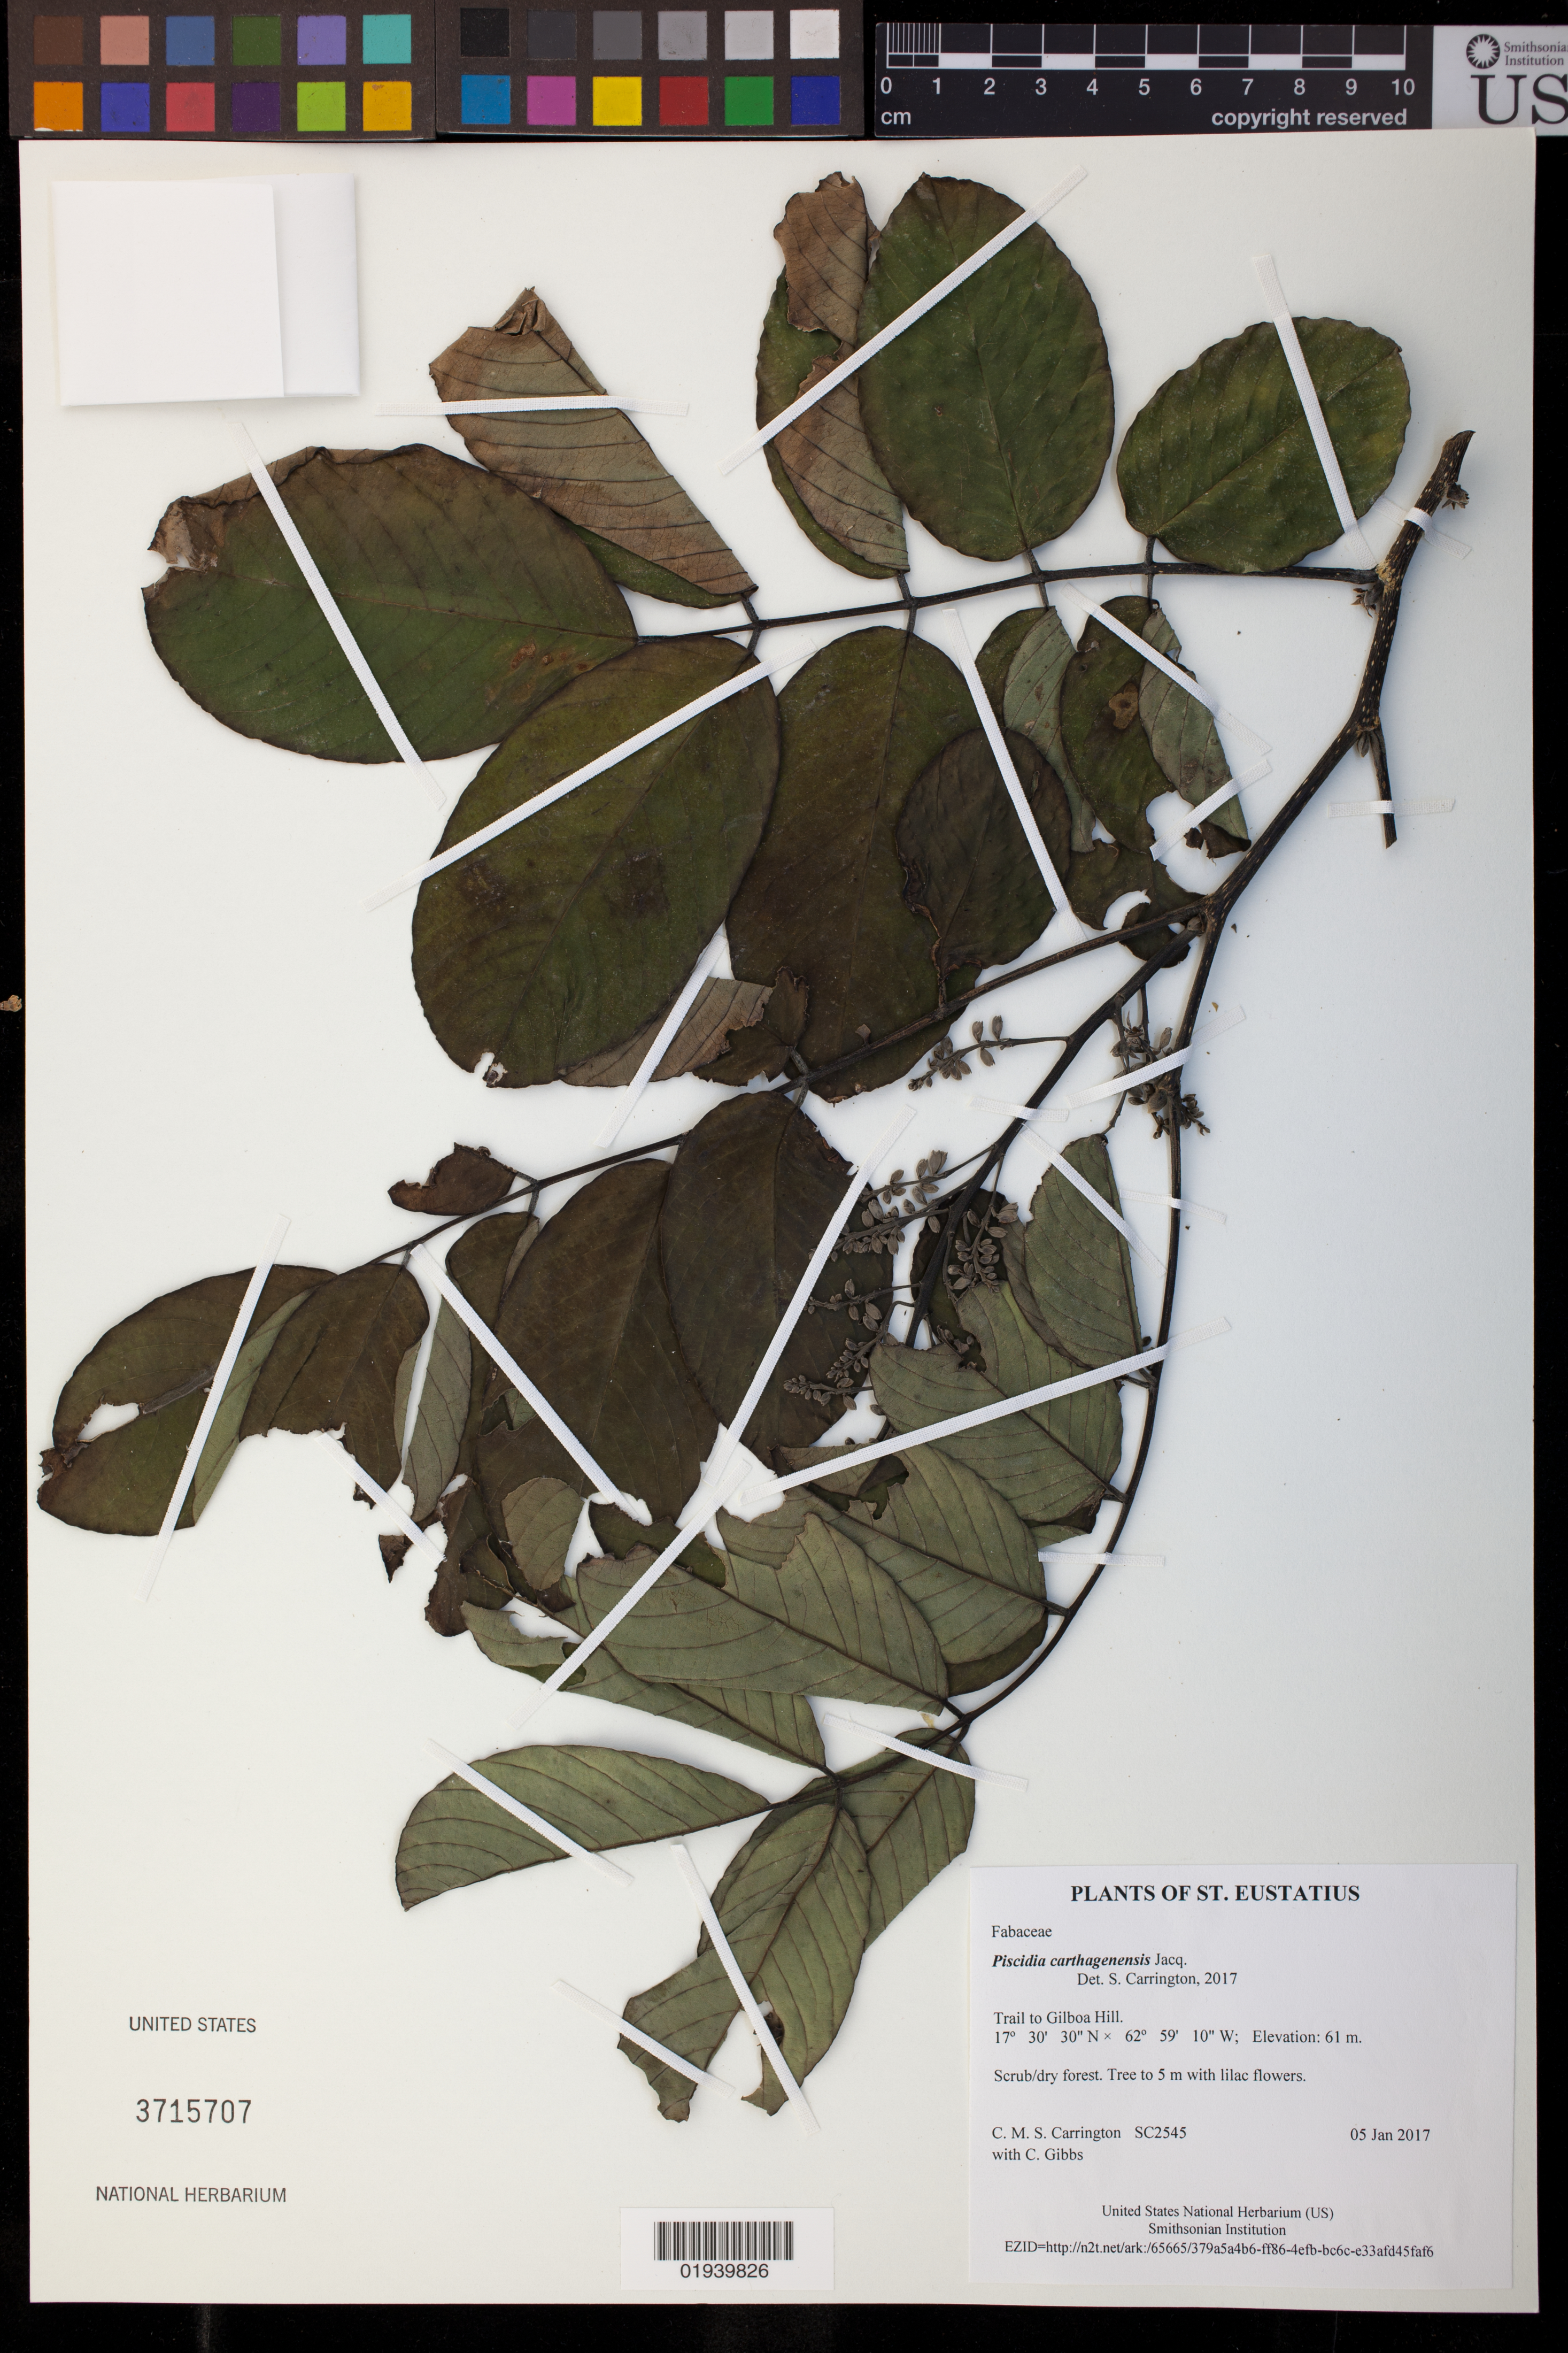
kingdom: Plantae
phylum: Tracheophyta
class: Magnoliopsida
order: Fabales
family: Fabaceae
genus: Piscidia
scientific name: Piscidia carthagenensis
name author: Jacq.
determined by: Carrington, C. M. S.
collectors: C. M. S. Carrington & C. Gibbs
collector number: SC2545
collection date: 2017-01-05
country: Netherlands Antilles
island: St. Eustatius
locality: Trail to Gilboa Hill.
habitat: Scrub/dry forest.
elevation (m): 61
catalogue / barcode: US 3715707